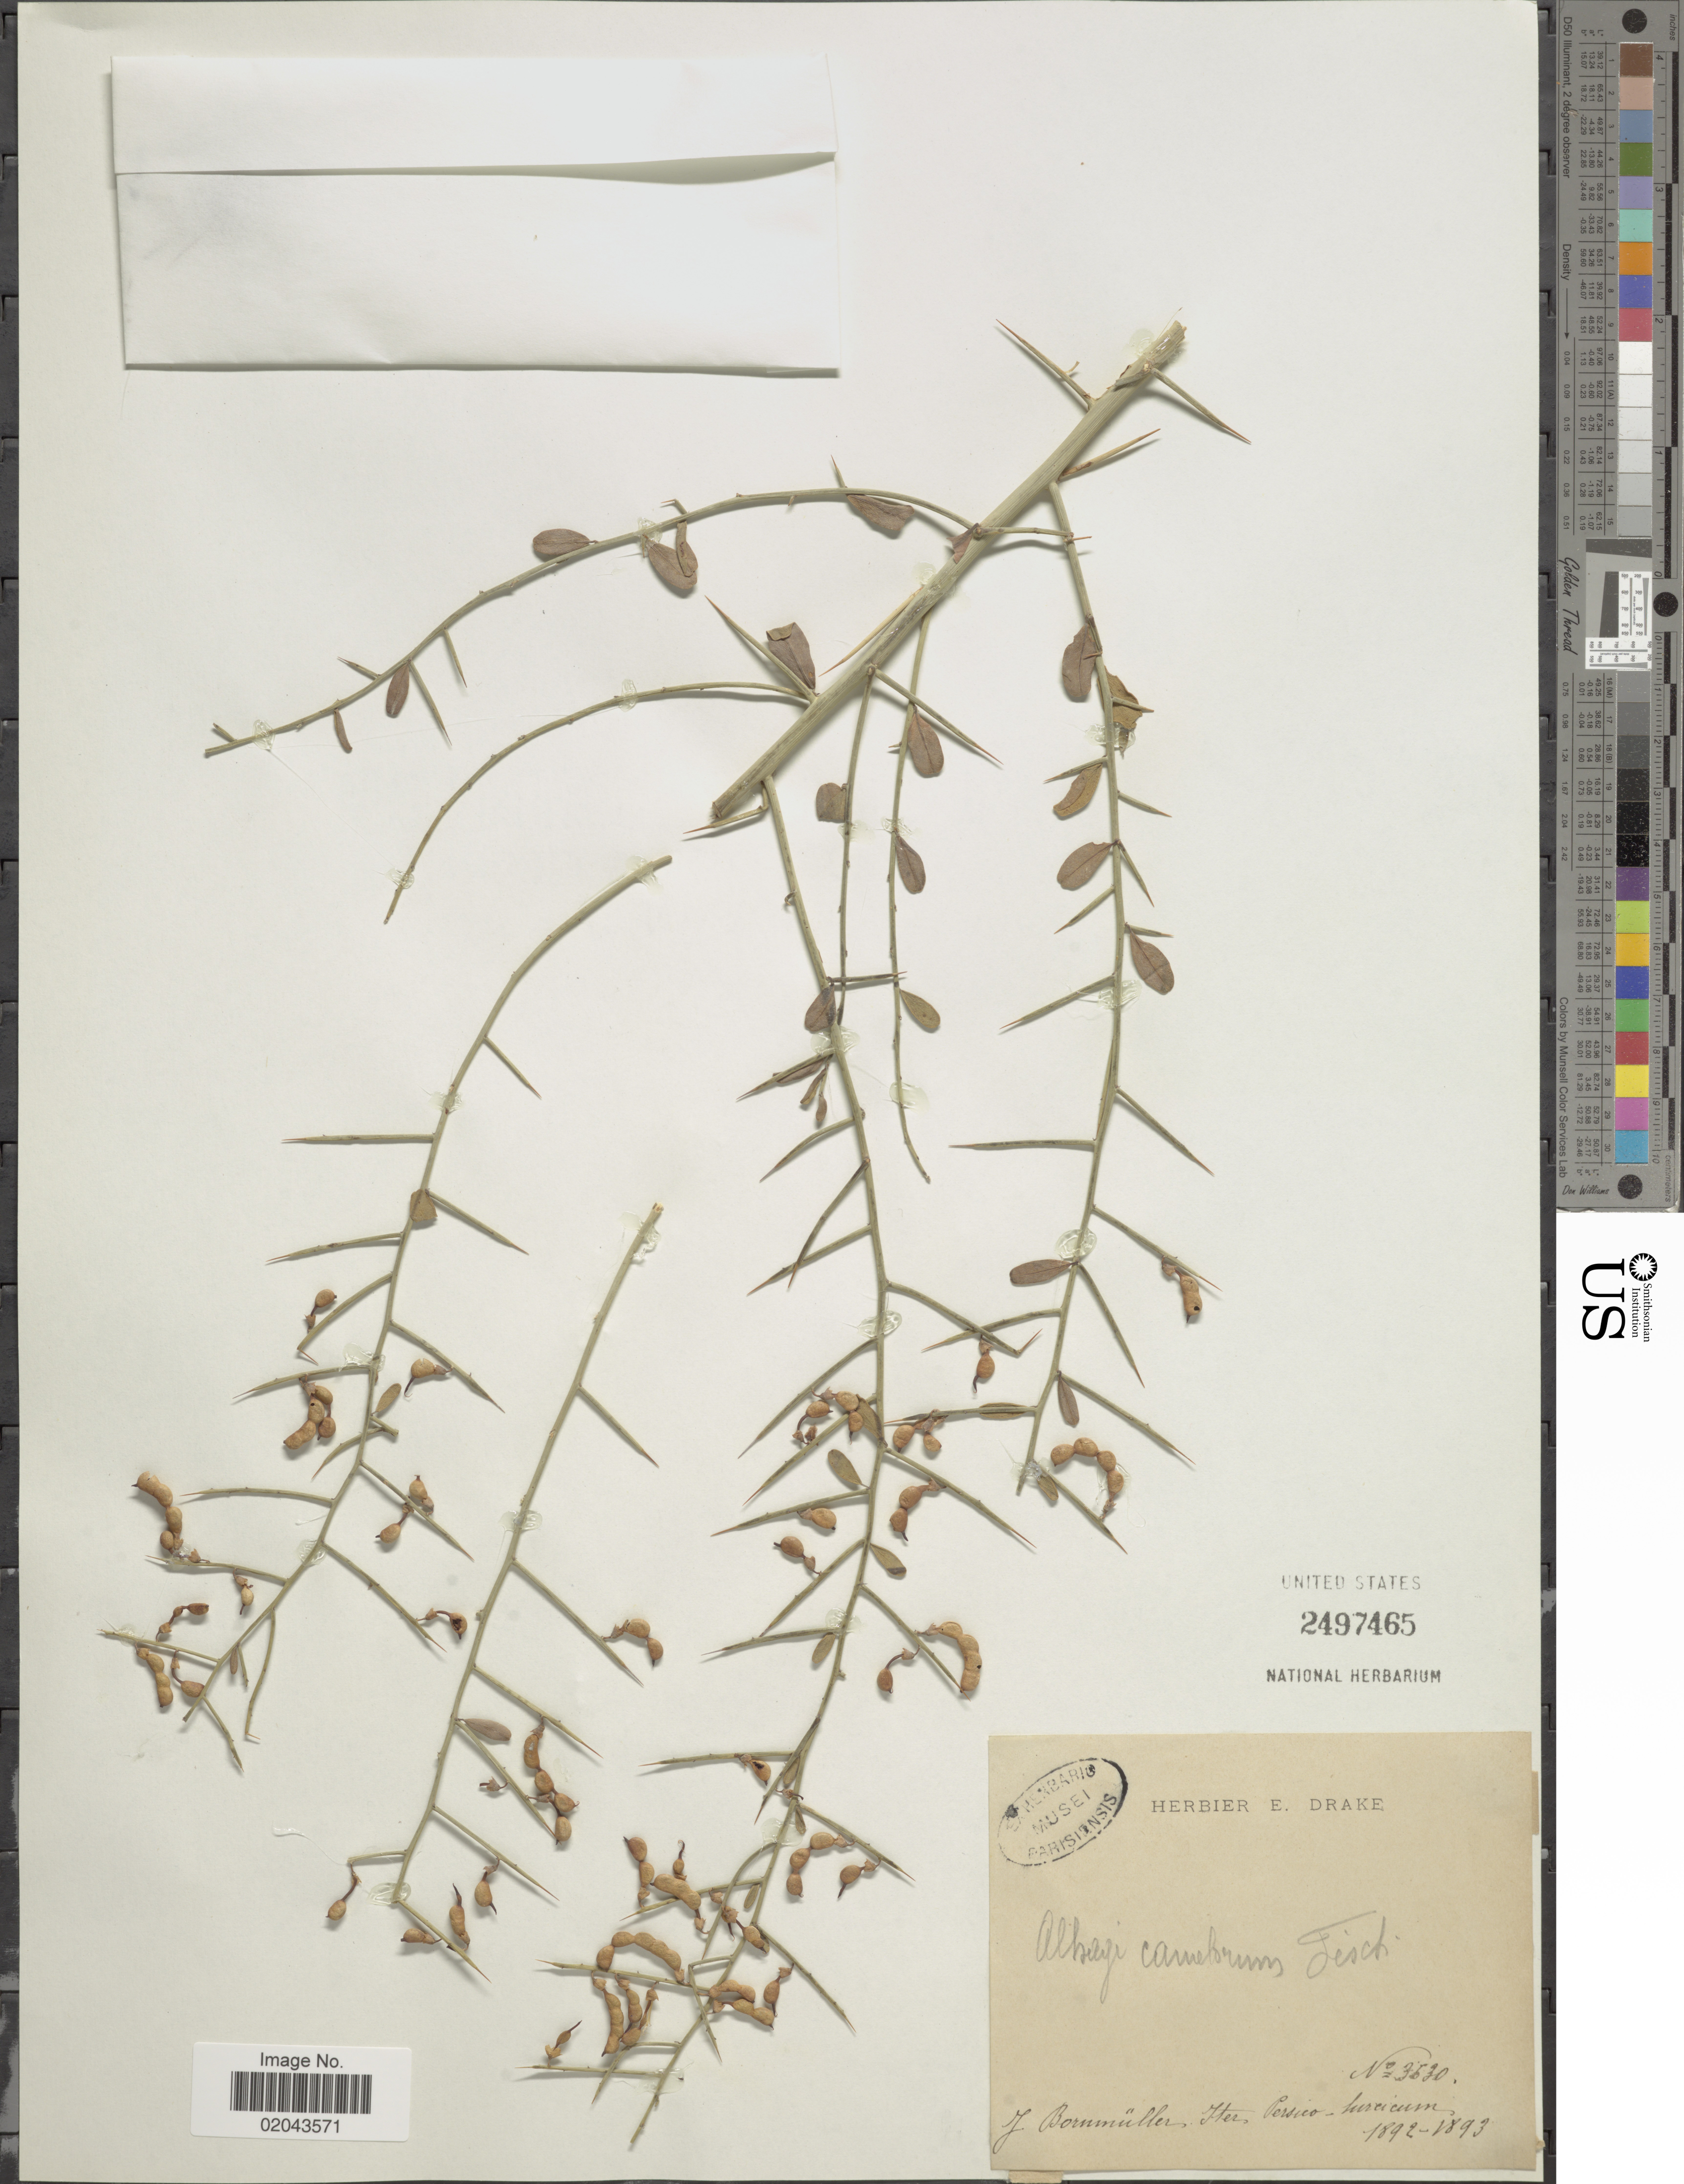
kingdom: Plantae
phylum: Tracheophyta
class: Magnoliopsida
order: Fabales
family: Fabaceae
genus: Alhagi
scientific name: Alhagi camelorum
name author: Fisch.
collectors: J. Bornmüller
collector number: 3530*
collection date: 1892/1893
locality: Iter Persico-hurcicum [interpreted].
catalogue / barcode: US 2497465